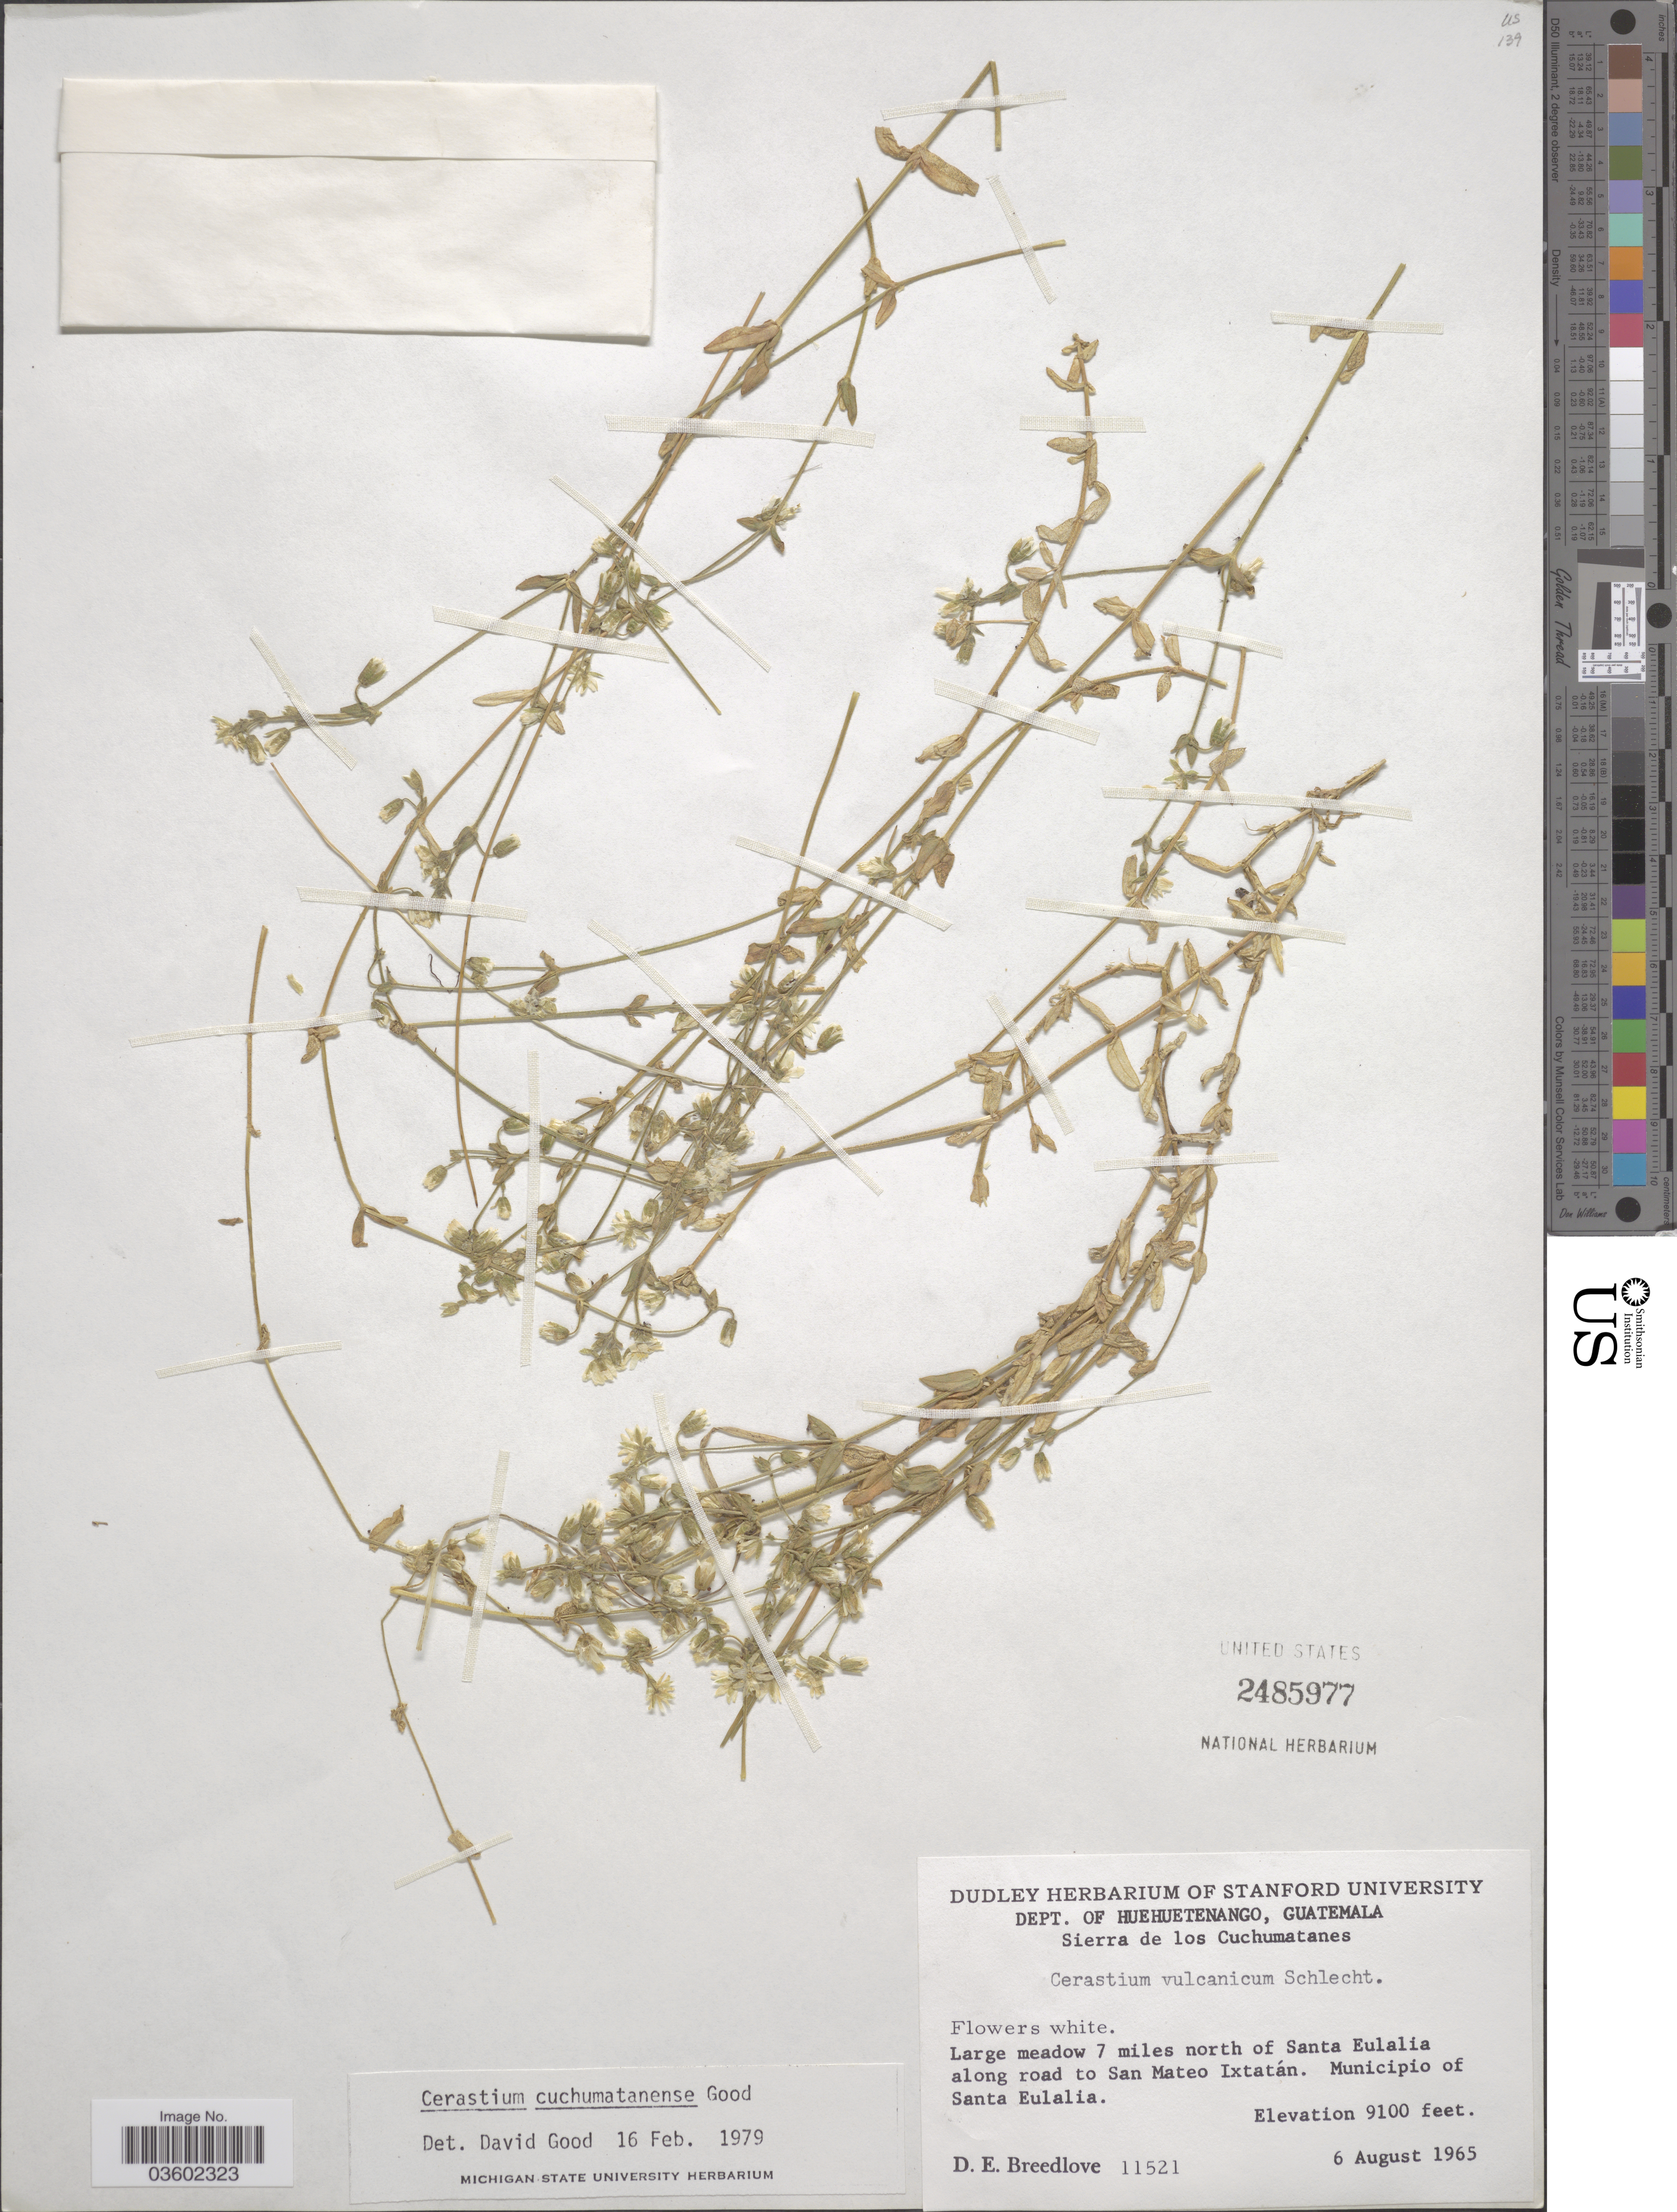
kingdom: Plantae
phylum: Tracheophyta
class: Magnoliopsida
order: Caryophyllales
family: Caryophyllaceae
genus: Cerastium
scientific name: Cerastium cuchumatanense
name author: D.A. Good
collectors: D. E. Breedlove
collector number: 11521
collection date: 1965-08-06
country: Guatemala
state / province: Huehuetenango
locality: Dept. of Huehuetenango. Sierra de los Cuchumatanes. Large meadow 7 miles north of Santa Eulalia along road to San Mateo Ixtatán. Municipio of Santa Eulalia.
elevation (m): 2774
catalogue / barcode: US 2485977